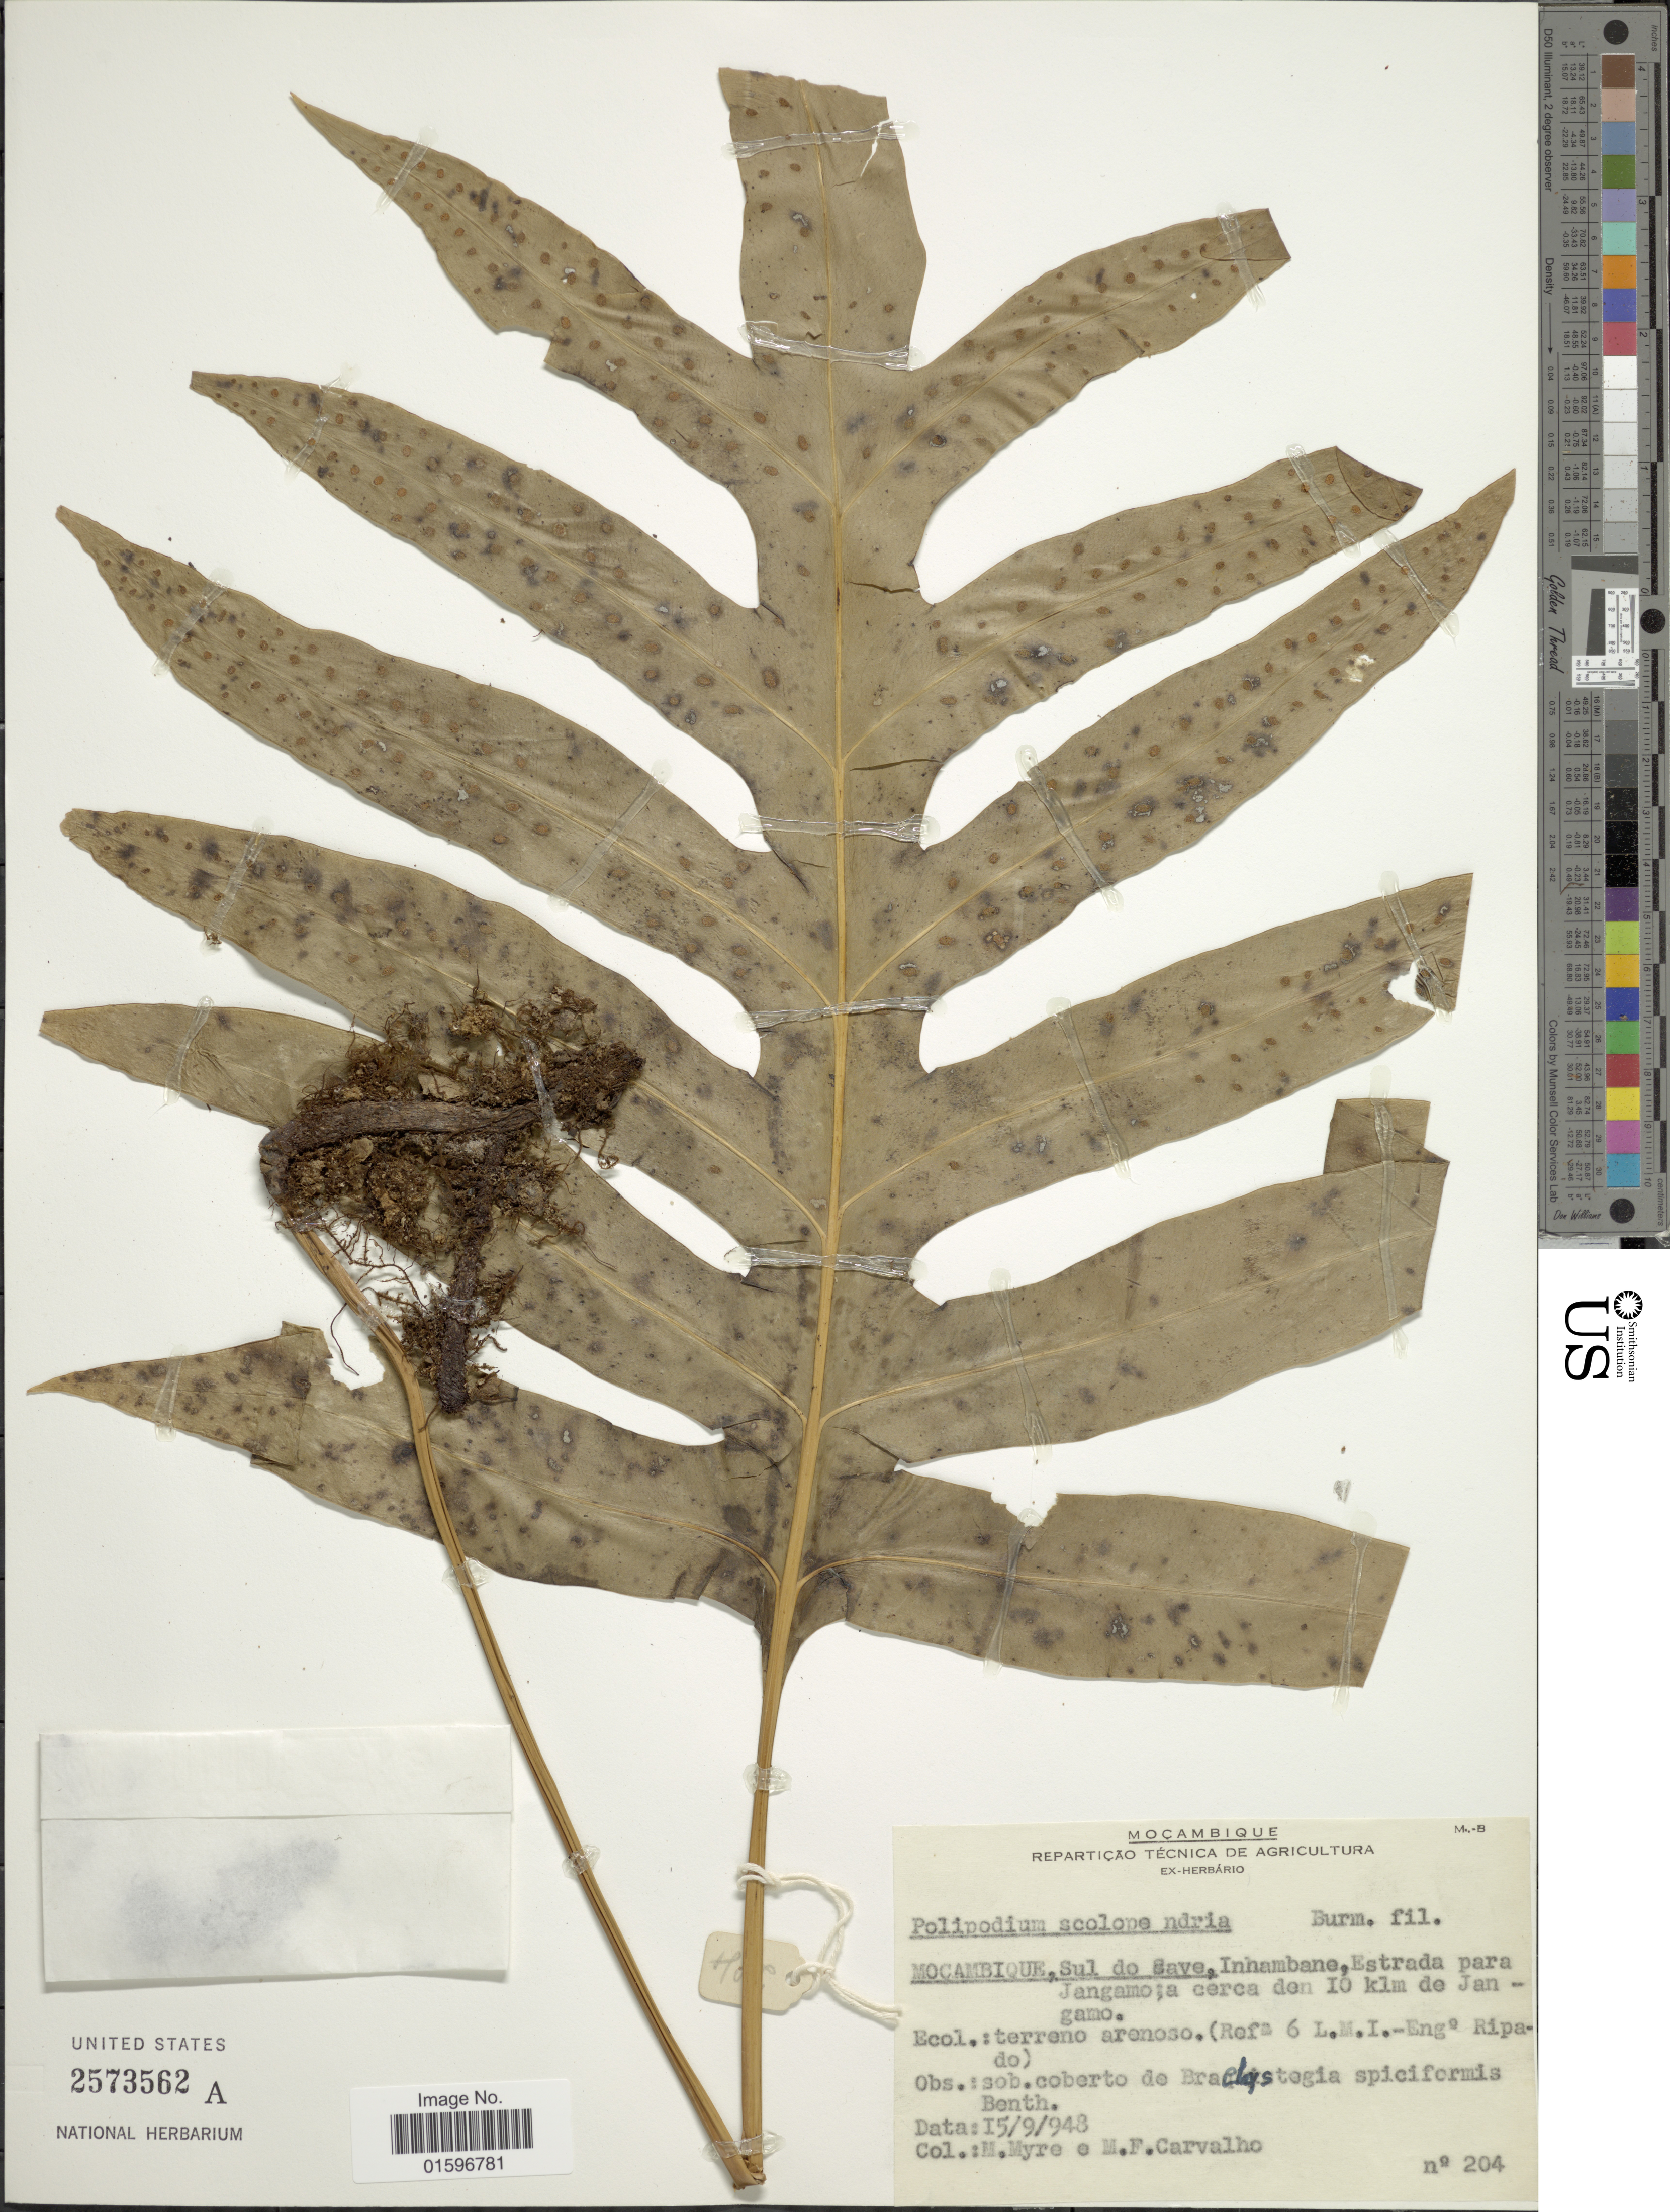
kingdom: Plantae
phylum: Tracheophyta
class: Polypodiopsida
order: Polypodiales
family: Polypodiaceae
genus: Polypodium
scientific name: Polypodium scolopendria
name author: Burm. f.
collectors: Myre, M. & M. F. Carvalho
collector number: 204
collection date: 1948-09-15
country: Mozambique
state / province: Inhambane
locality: Mocambique, Sul do Save, Inhambane, Estrada para Jangamo; a cerca den 10 klm de Jangamo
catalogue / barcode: US 2573562A